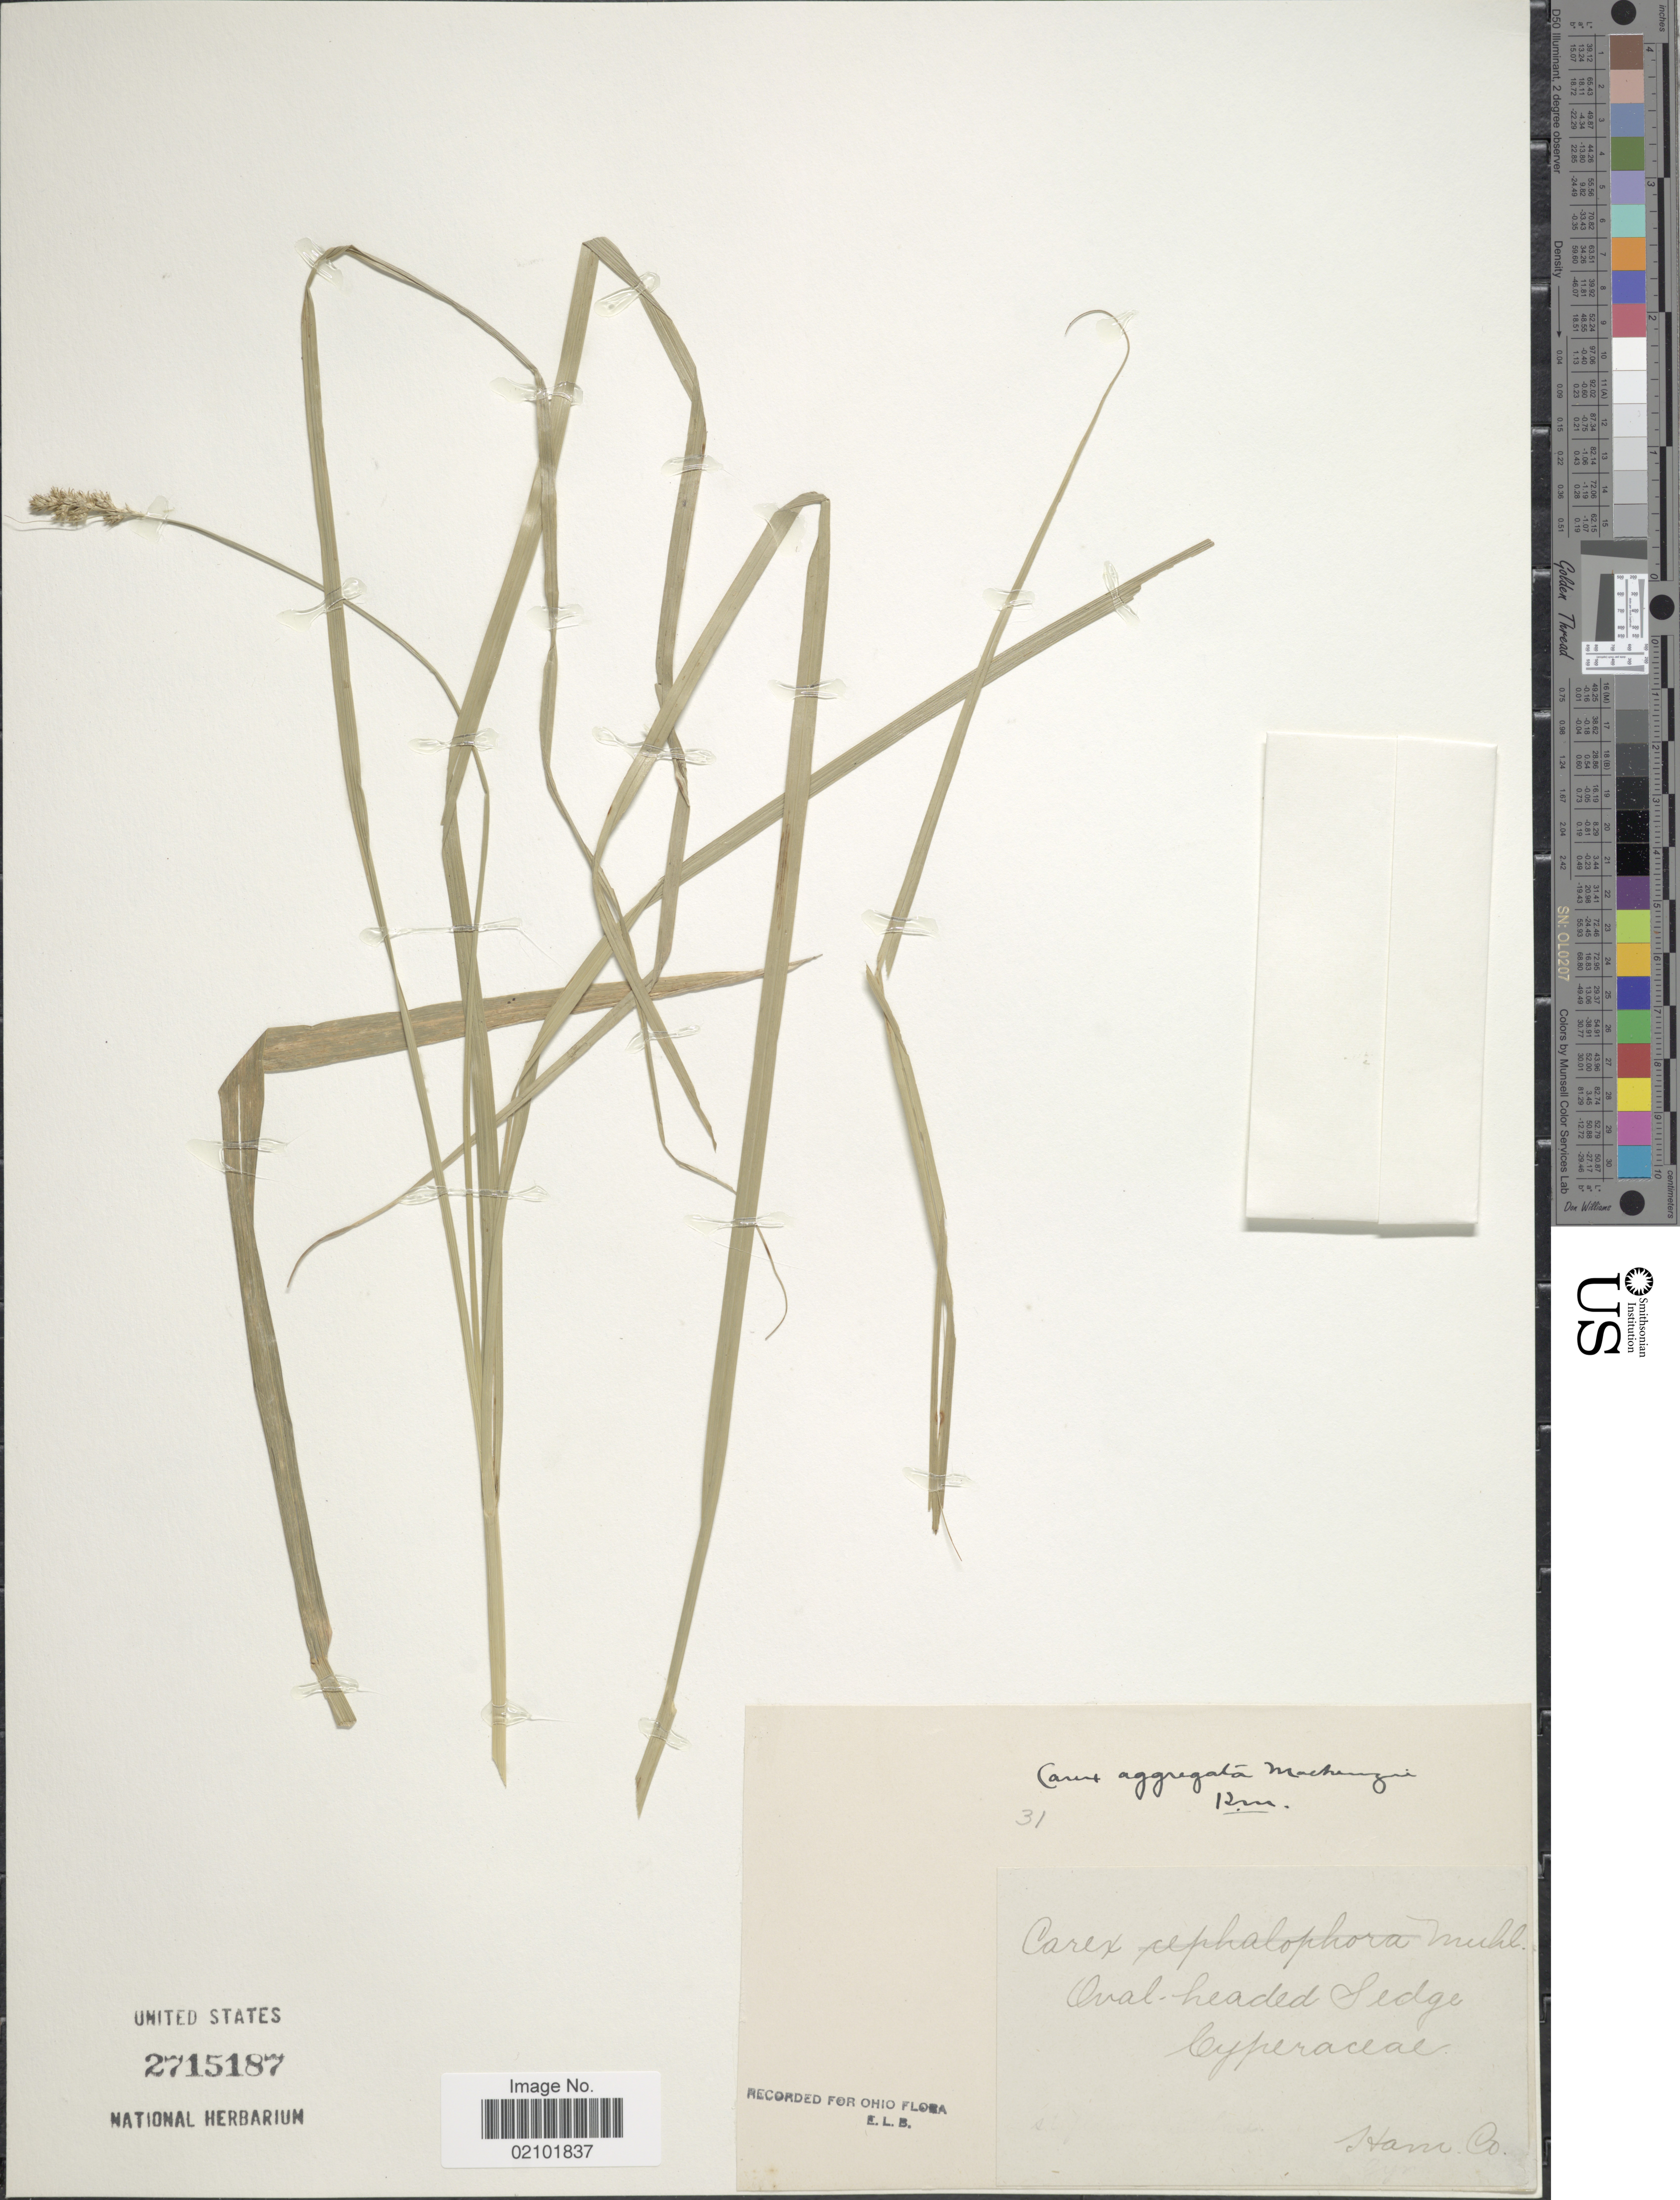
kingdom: Plantae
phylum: Tracheophyta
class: Liliopsida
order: Poales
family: Cyperaceae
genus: Carex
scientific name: Carex aggregata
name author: Mack.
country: United States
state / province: Ohio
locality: Ham Co.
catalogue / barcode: US 2715187